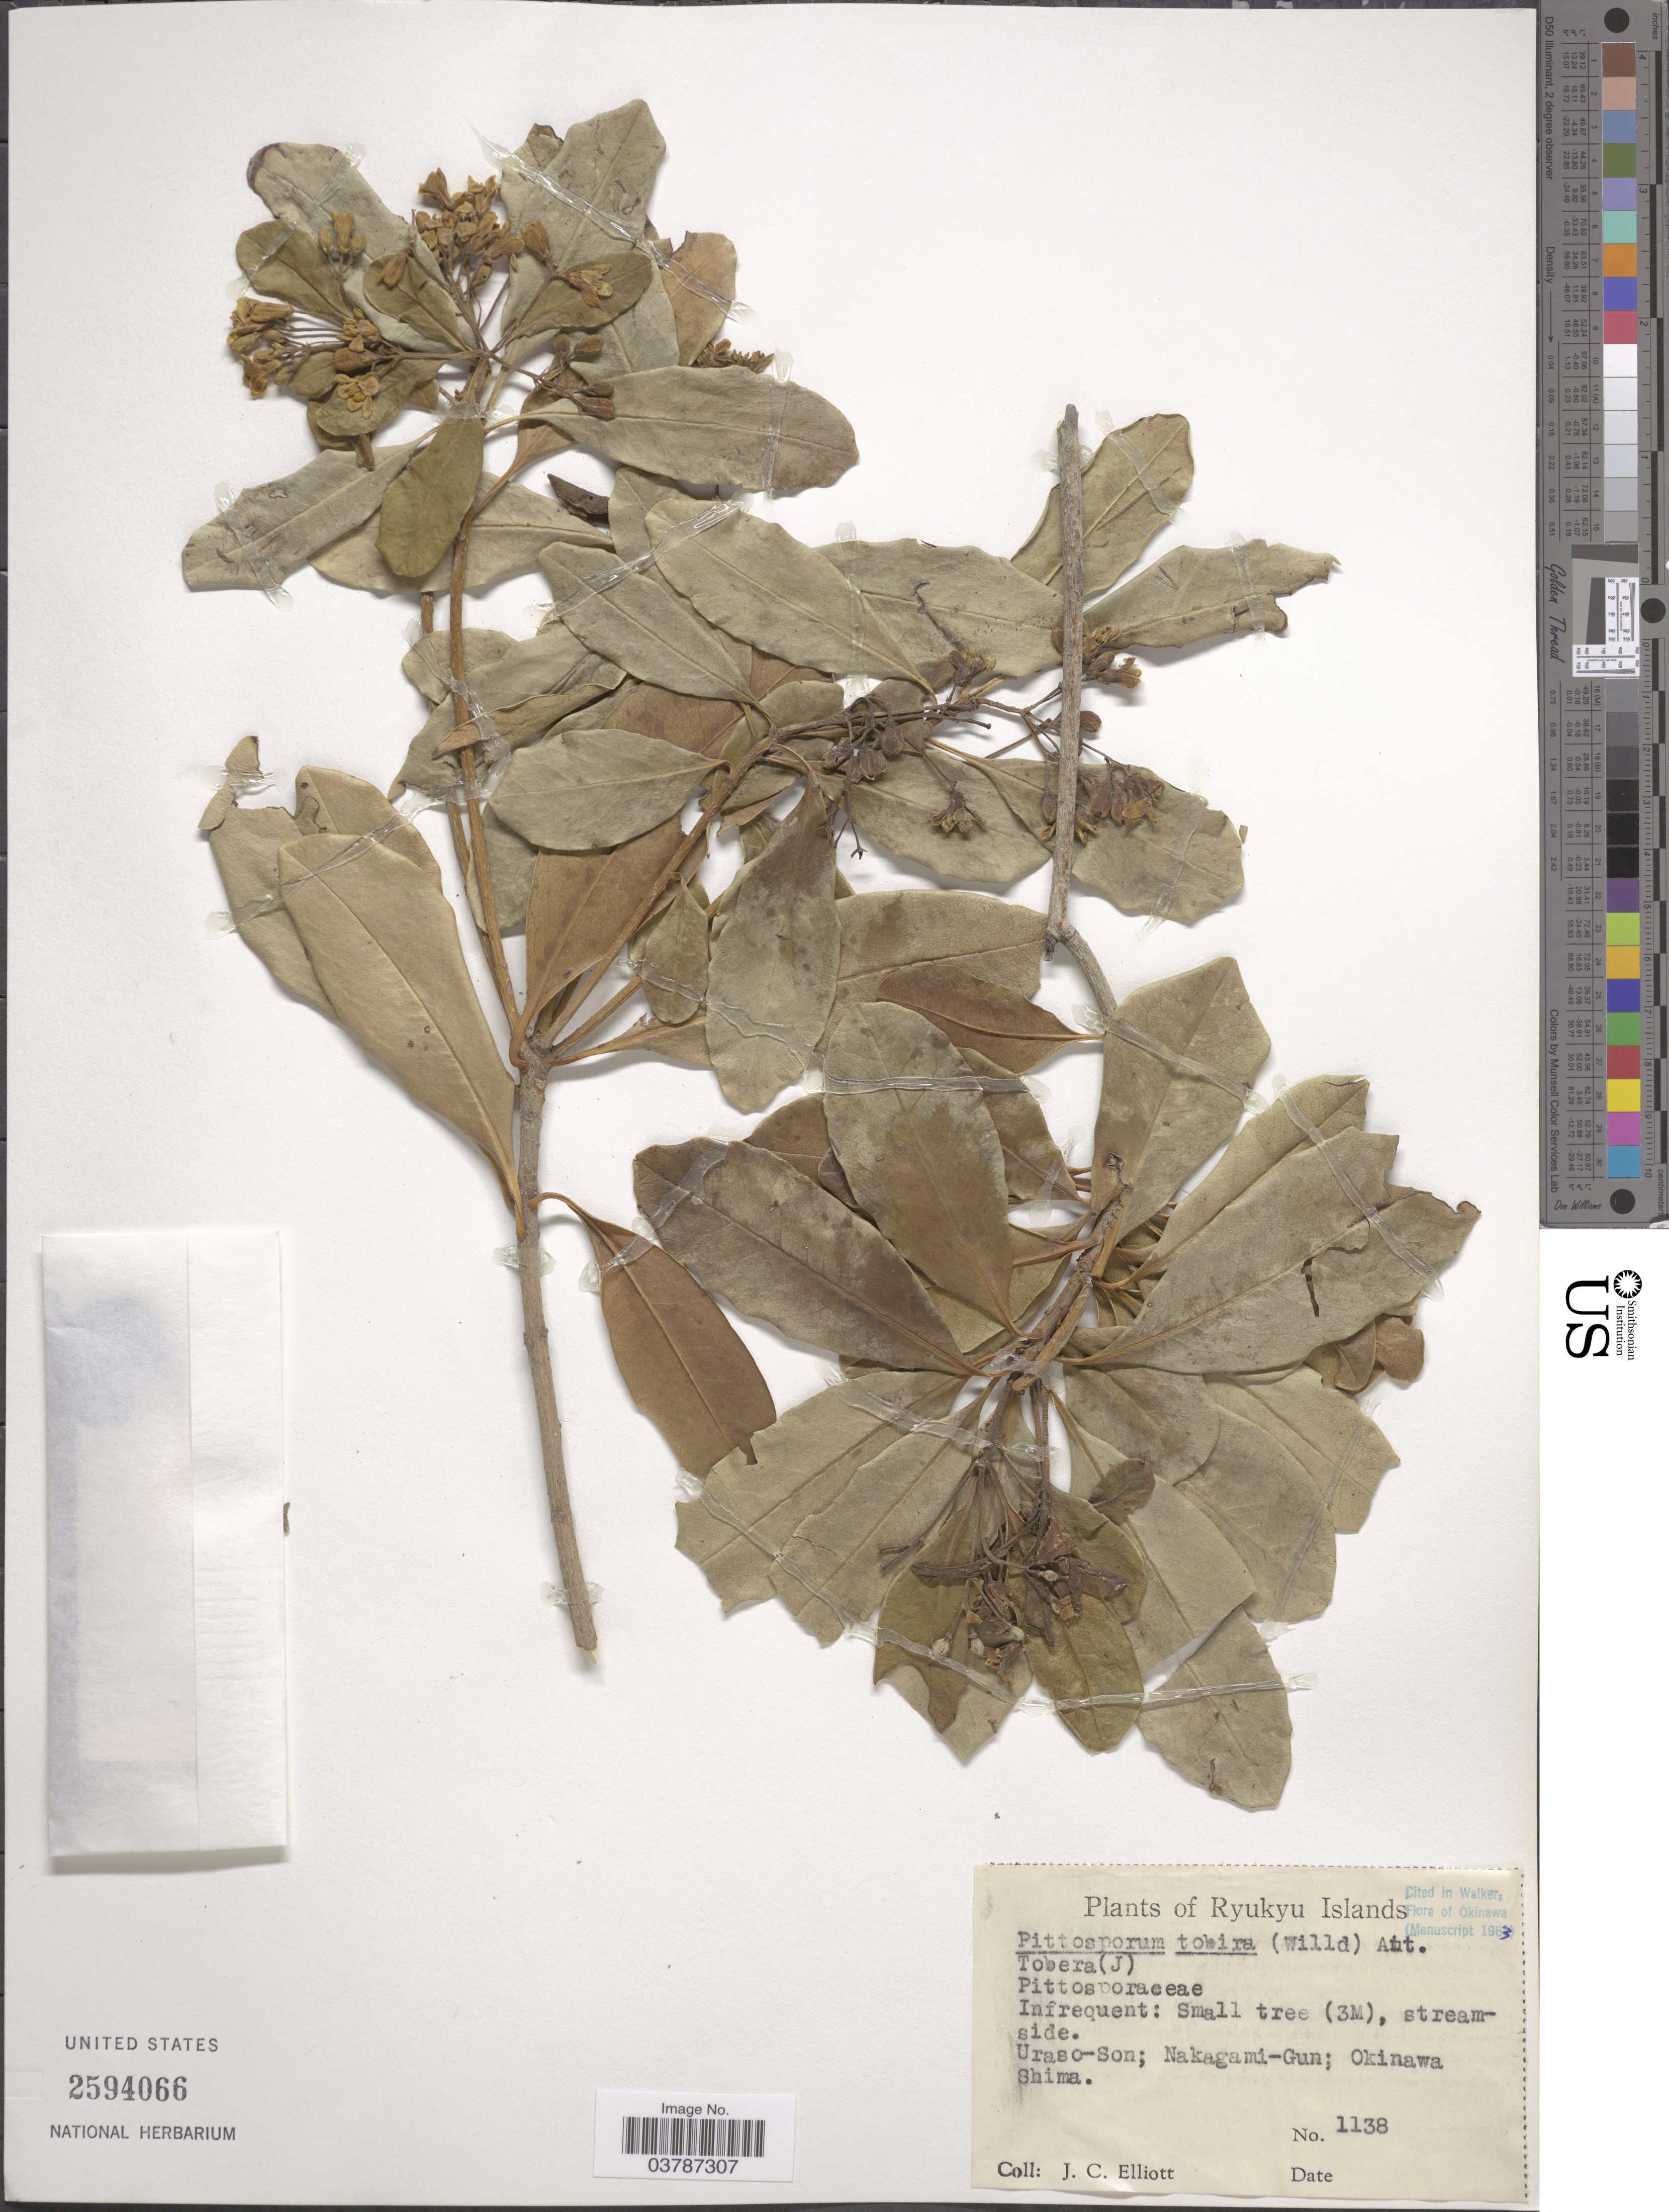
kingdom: Plantae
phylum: Tracheophyta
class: Magnoliopsida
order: Apiales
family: Pittosporaceae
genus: Pittosporum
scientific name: Pittosporum tobira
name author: (Thunb.) W.T. Aiton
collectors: J. C. Elliott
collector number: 1138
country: Japan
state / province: Okinawa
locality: Ryukyu Islands. Uraso-Son; Nakagami-Gun; Okinawa Shima.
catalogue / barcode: US 2594066